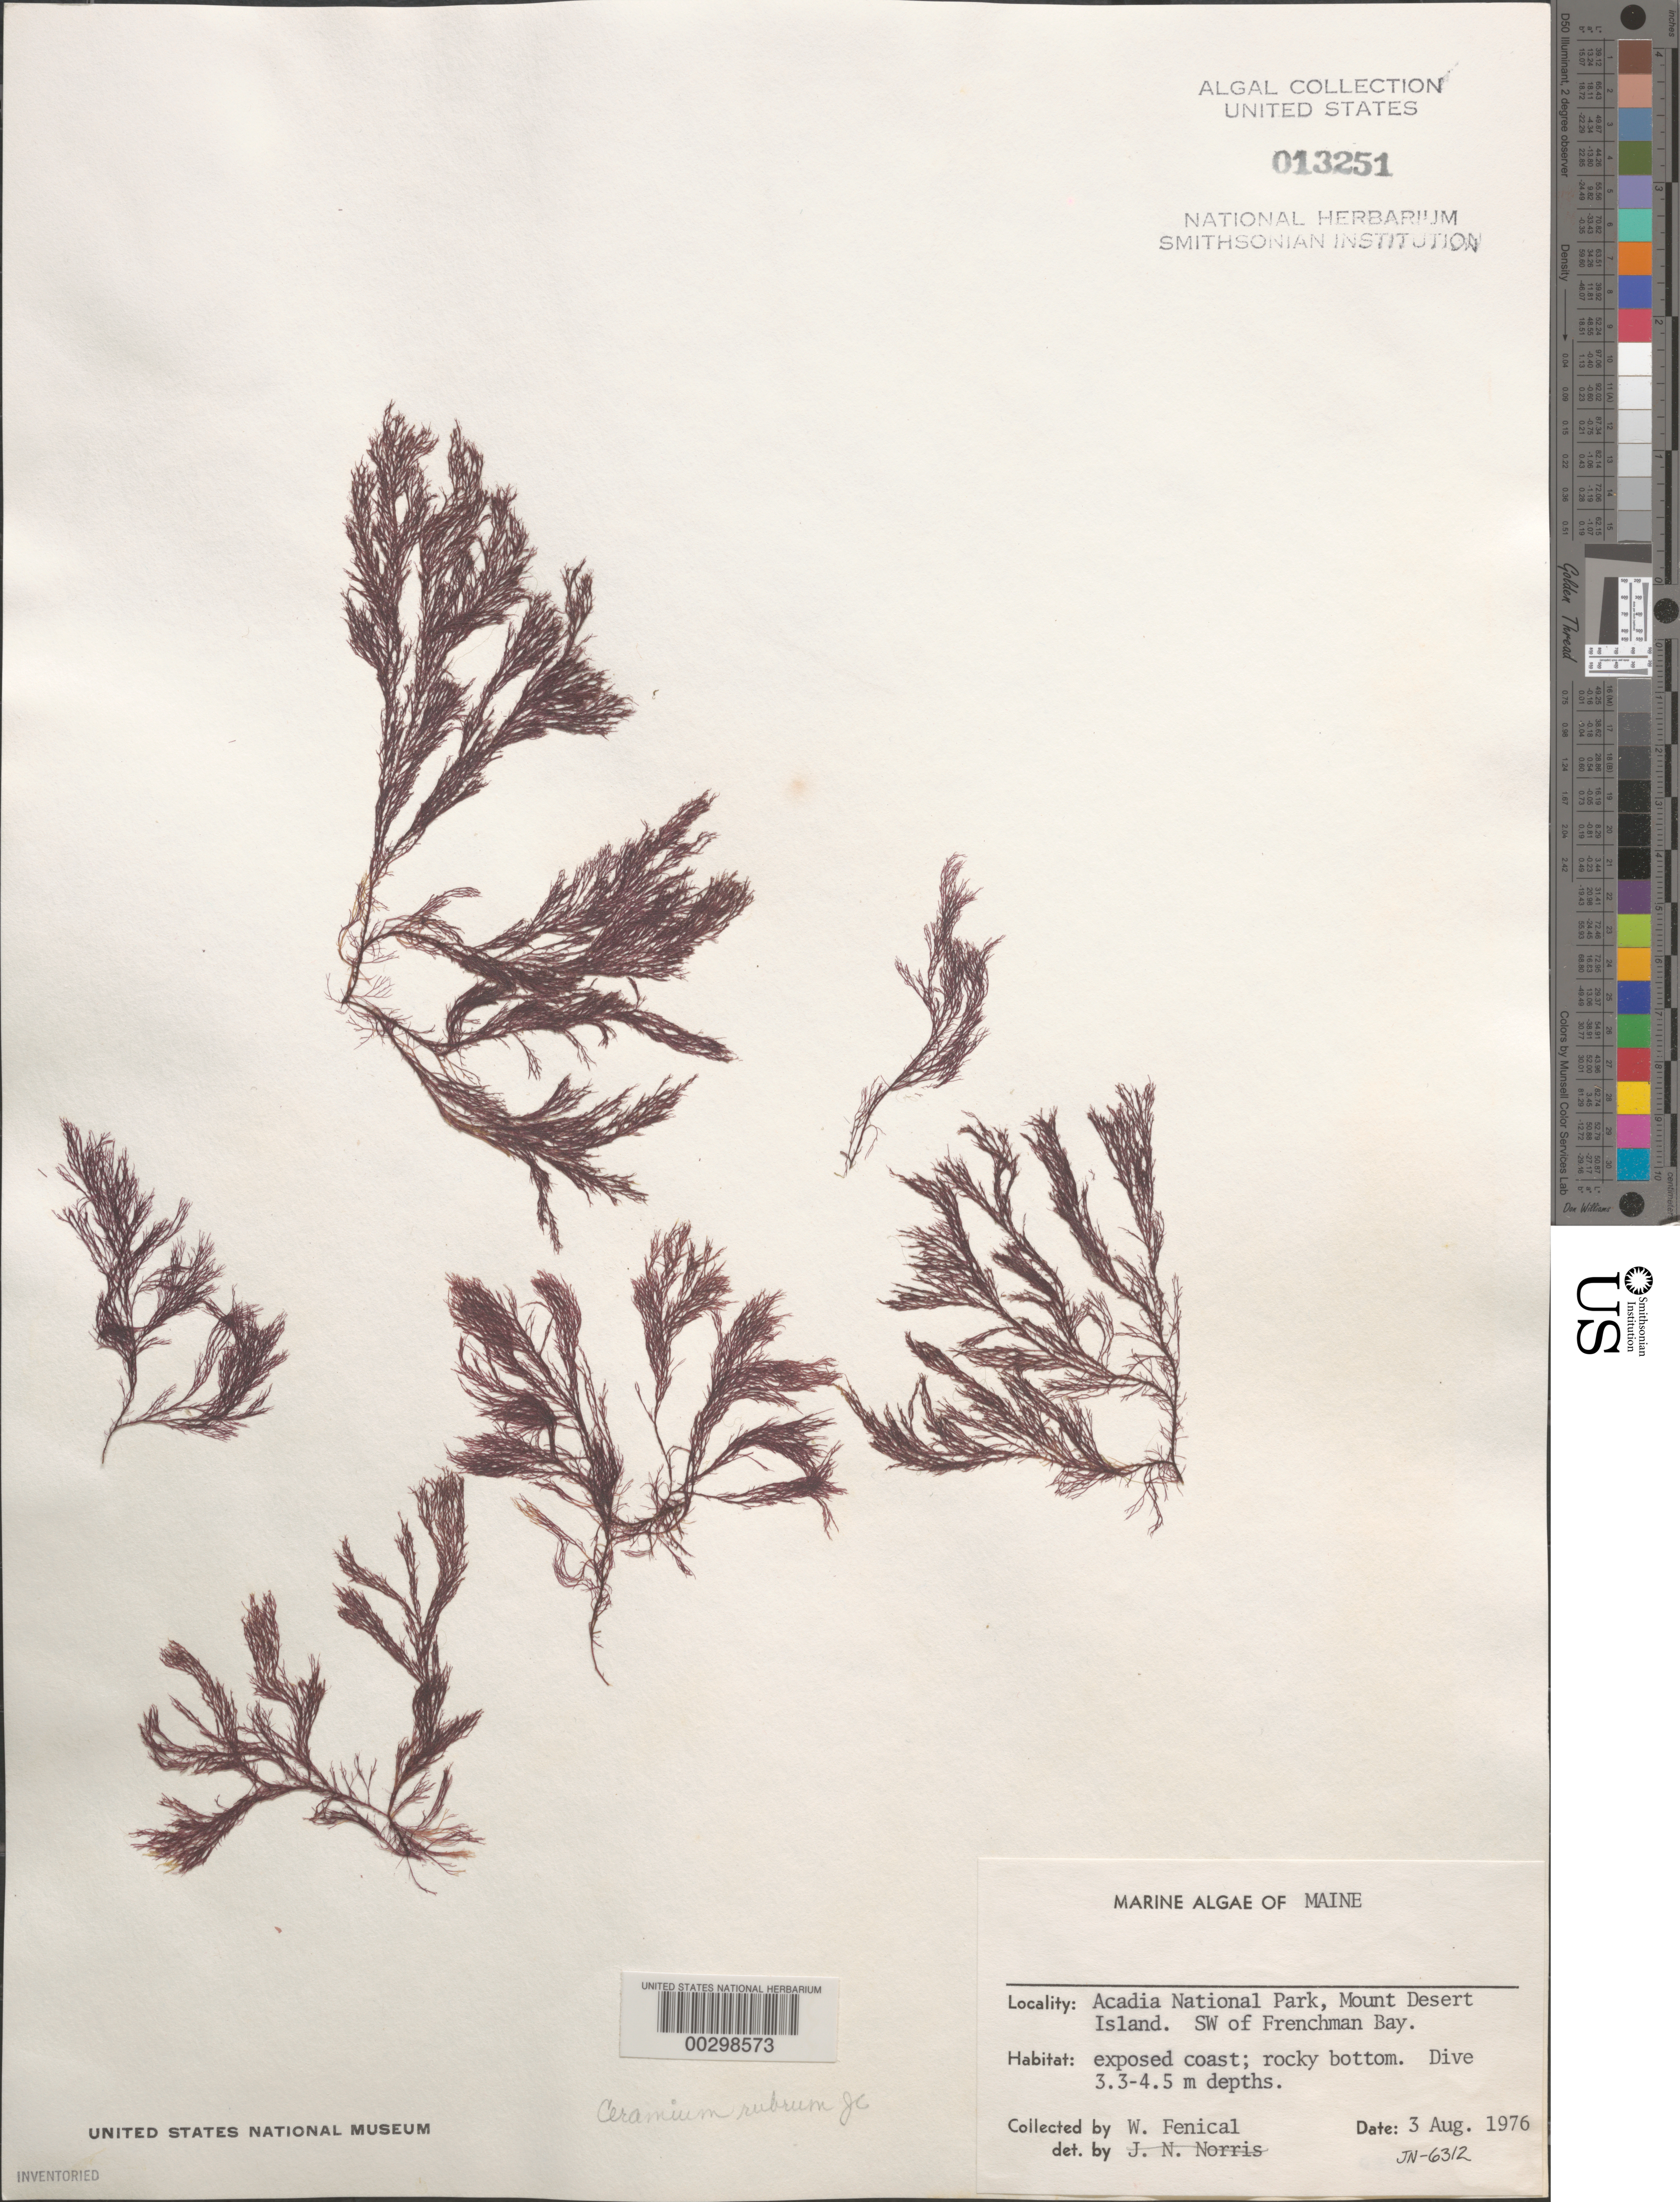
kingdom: Plantae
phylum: Rhodophyta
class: Florideophyceae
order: Ceramiales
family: Ceramiaceae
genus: Ceramium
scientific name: Ceramium rubrum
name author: C. Agardh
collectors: W. Fenical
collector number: Jn-6312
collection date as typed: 03 Aug 1976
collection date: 1976-08-03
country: United States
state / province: Maine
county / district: Hancock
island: Mount Desert Island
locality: Acadia National Park, southwest of Frenchman Bay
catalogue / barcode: US 13251